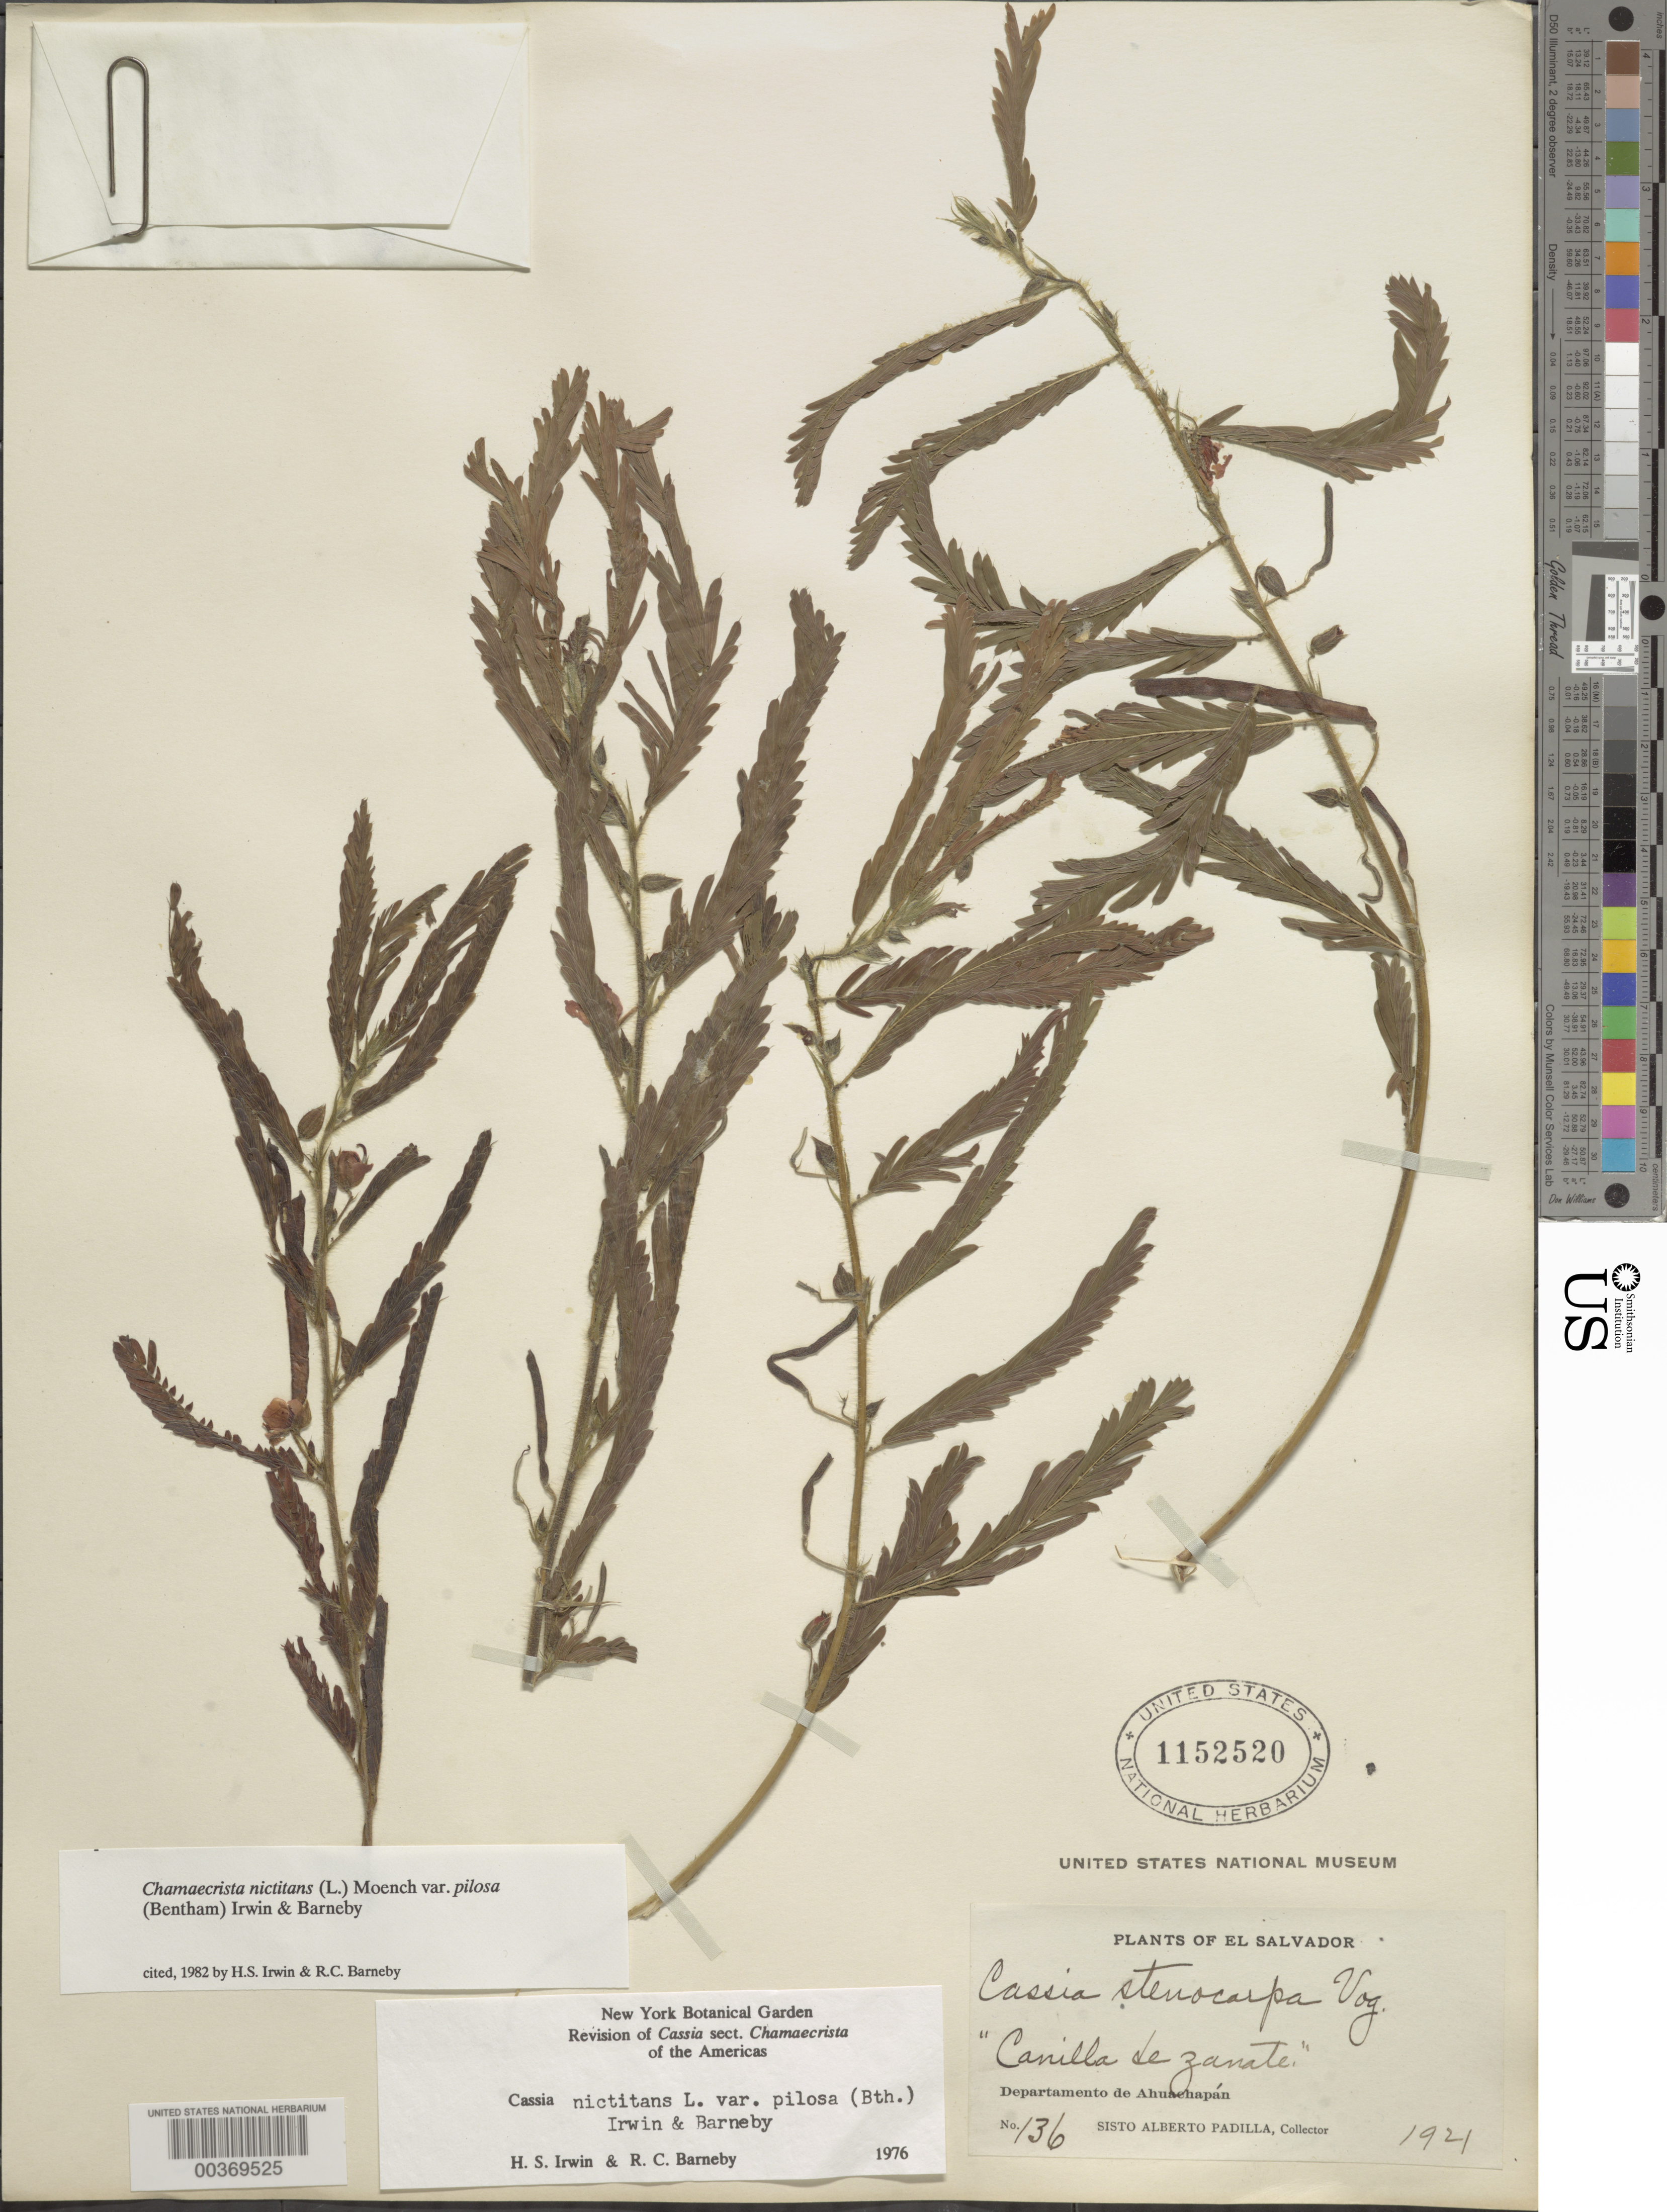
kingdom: Plantae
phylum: Tracheophyta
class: Magnoliopsida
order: Fabales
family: Fabaceae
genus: Chamaecrista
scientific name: Chamaecrista nictitans var. pilosa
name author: (Benth.) H.S. Irwin & Barneby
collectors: S. A. Padilla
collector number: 136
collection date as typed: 1921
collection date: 1921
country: El Salvador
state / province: Ahuachapán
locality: Canilla de zanate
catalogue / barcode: US 1152520